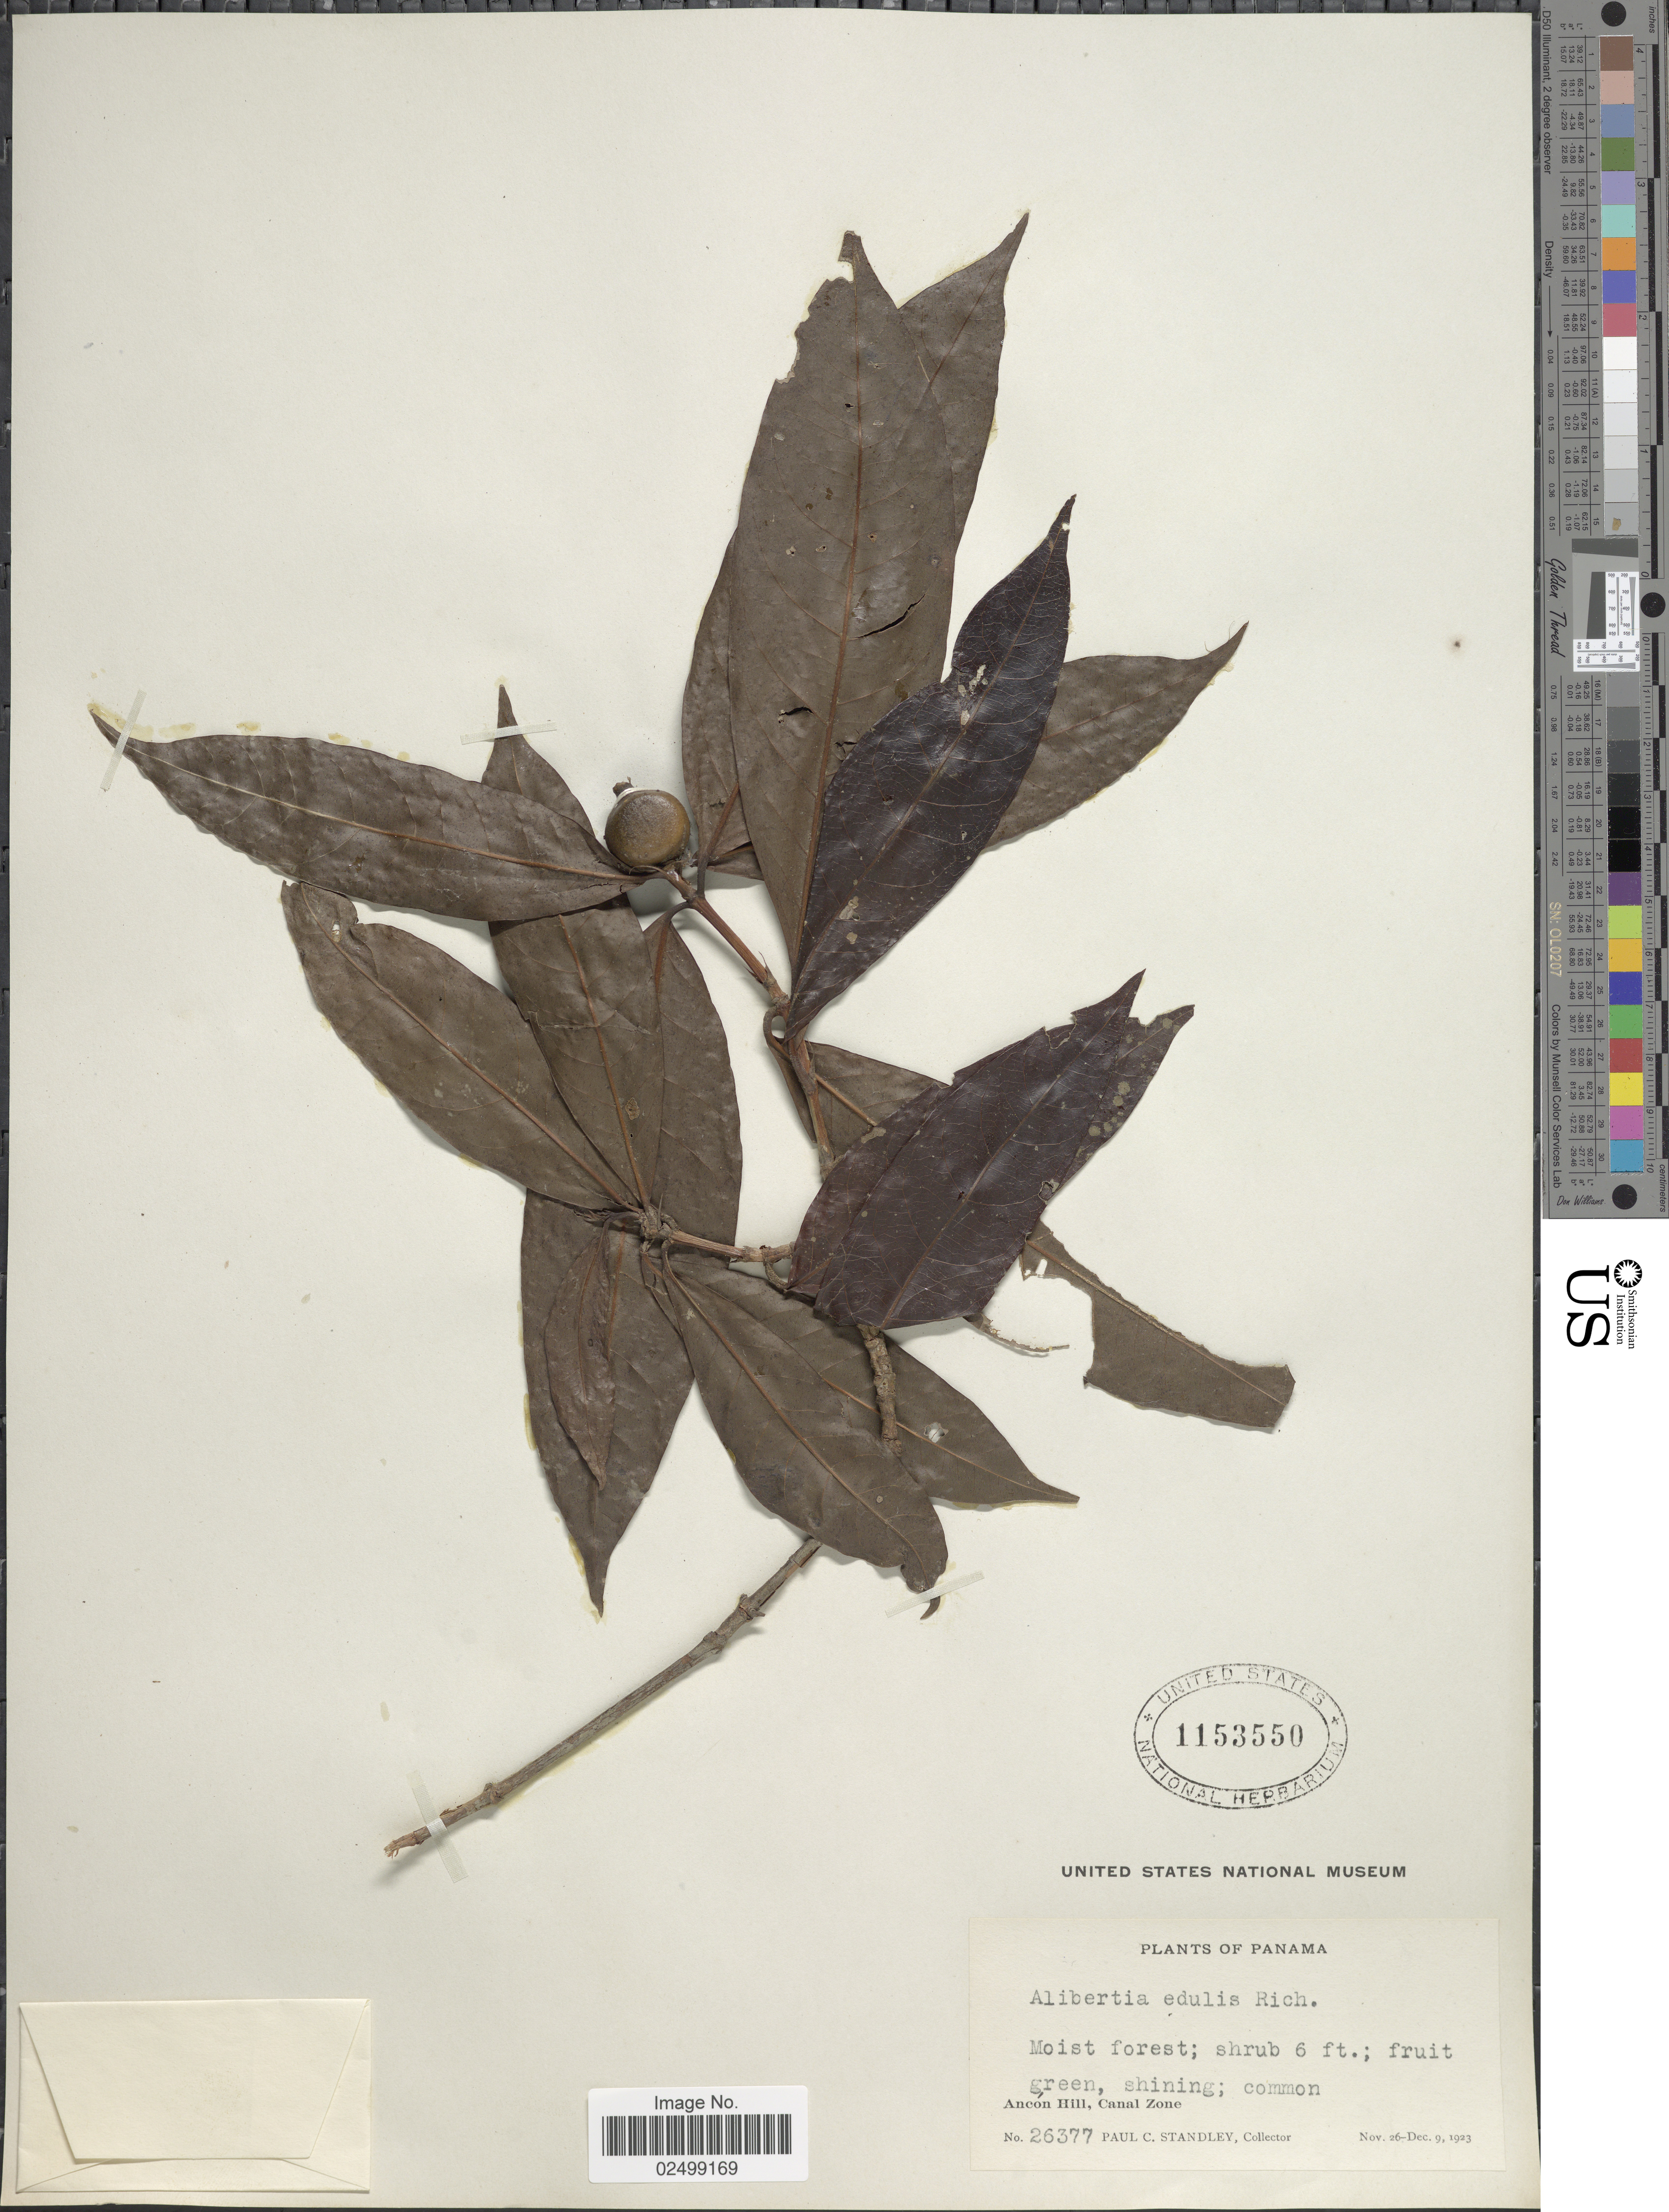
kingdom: Plantae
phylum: Tracheophyta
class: Magnoliopsida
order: Gentianales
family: Rubiaceae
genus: Alibertia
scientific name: Alibertia edulis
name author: (Rich.) A. Rich. ex DC.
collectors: P. C. Standley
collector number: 26377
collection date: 1923-11-26/1923-12-09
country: Panama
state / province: Colón / Panamá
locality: Moist forest; Ancón Hill, Canal Zone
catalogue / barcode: US 1153550